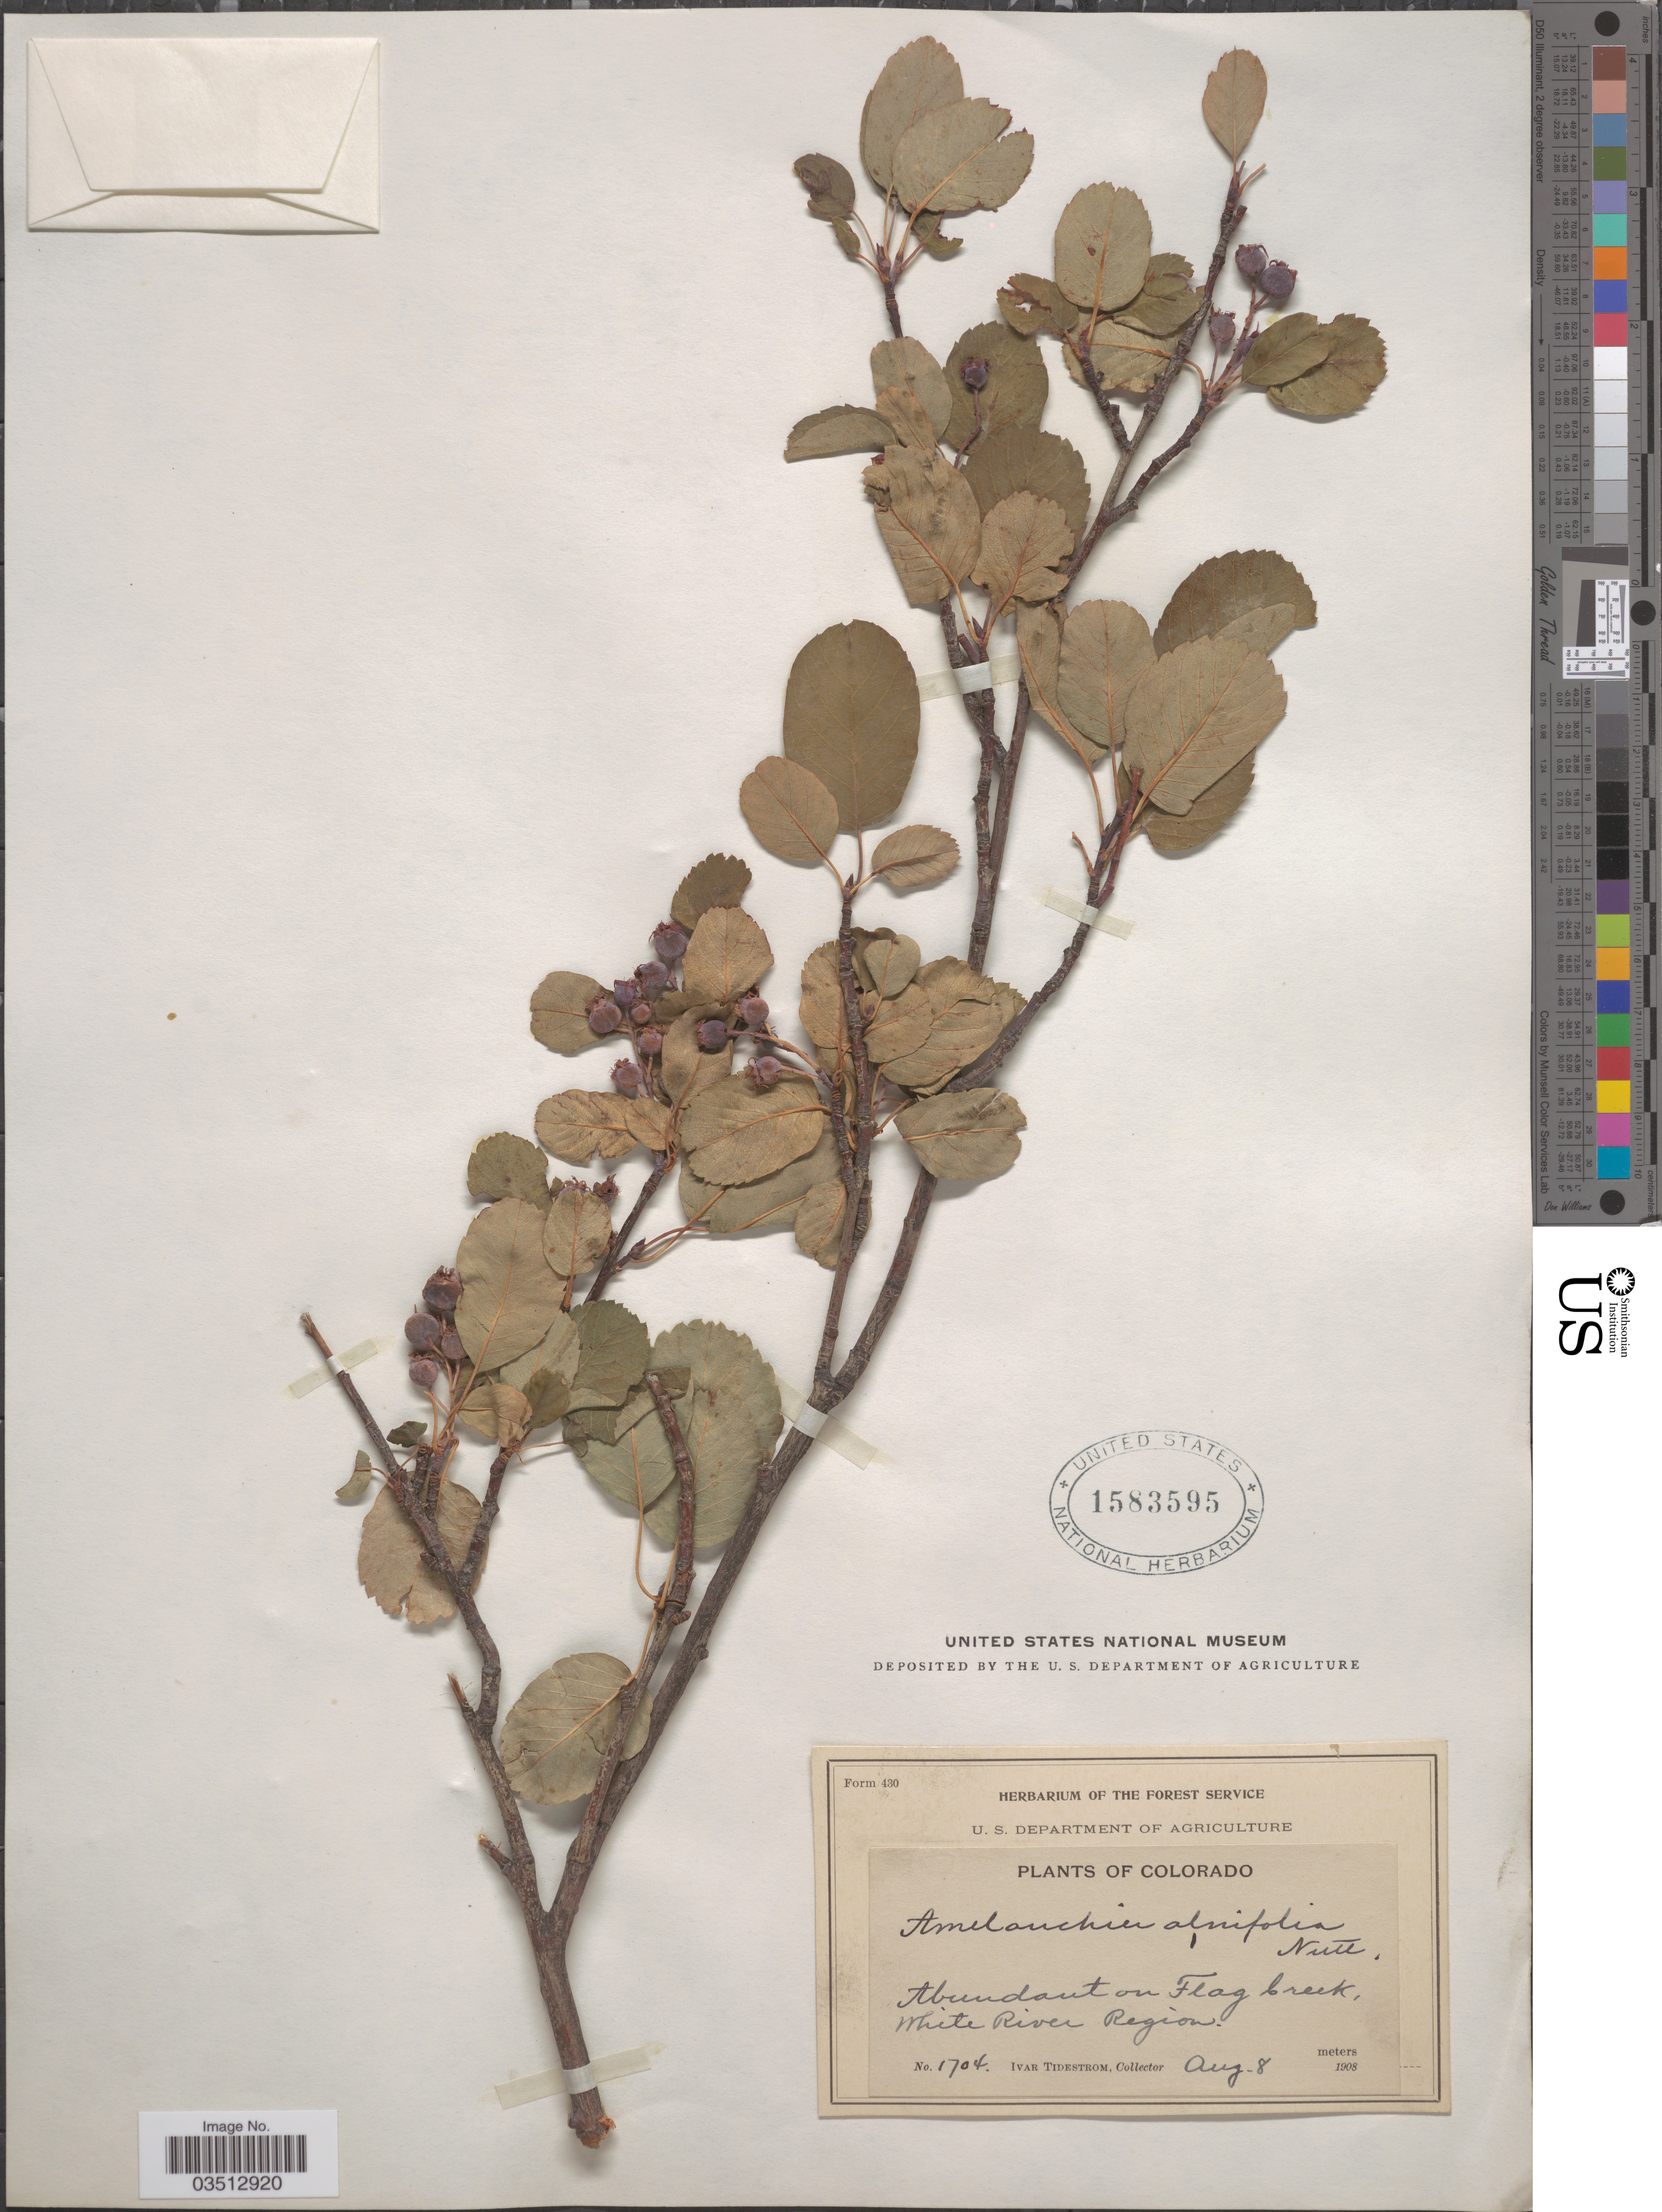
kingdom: Plantae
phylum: Tracheophyta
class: Magnoliopsida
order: Rosales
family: Rosaceae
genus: Amelanchier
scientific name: Amelanchier sp.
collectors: I. F. Tidestrom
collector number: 1704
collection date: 1908-08-08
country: United States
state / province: Colorado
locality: Flag Creek, White River Region.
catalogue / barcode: US 1583595